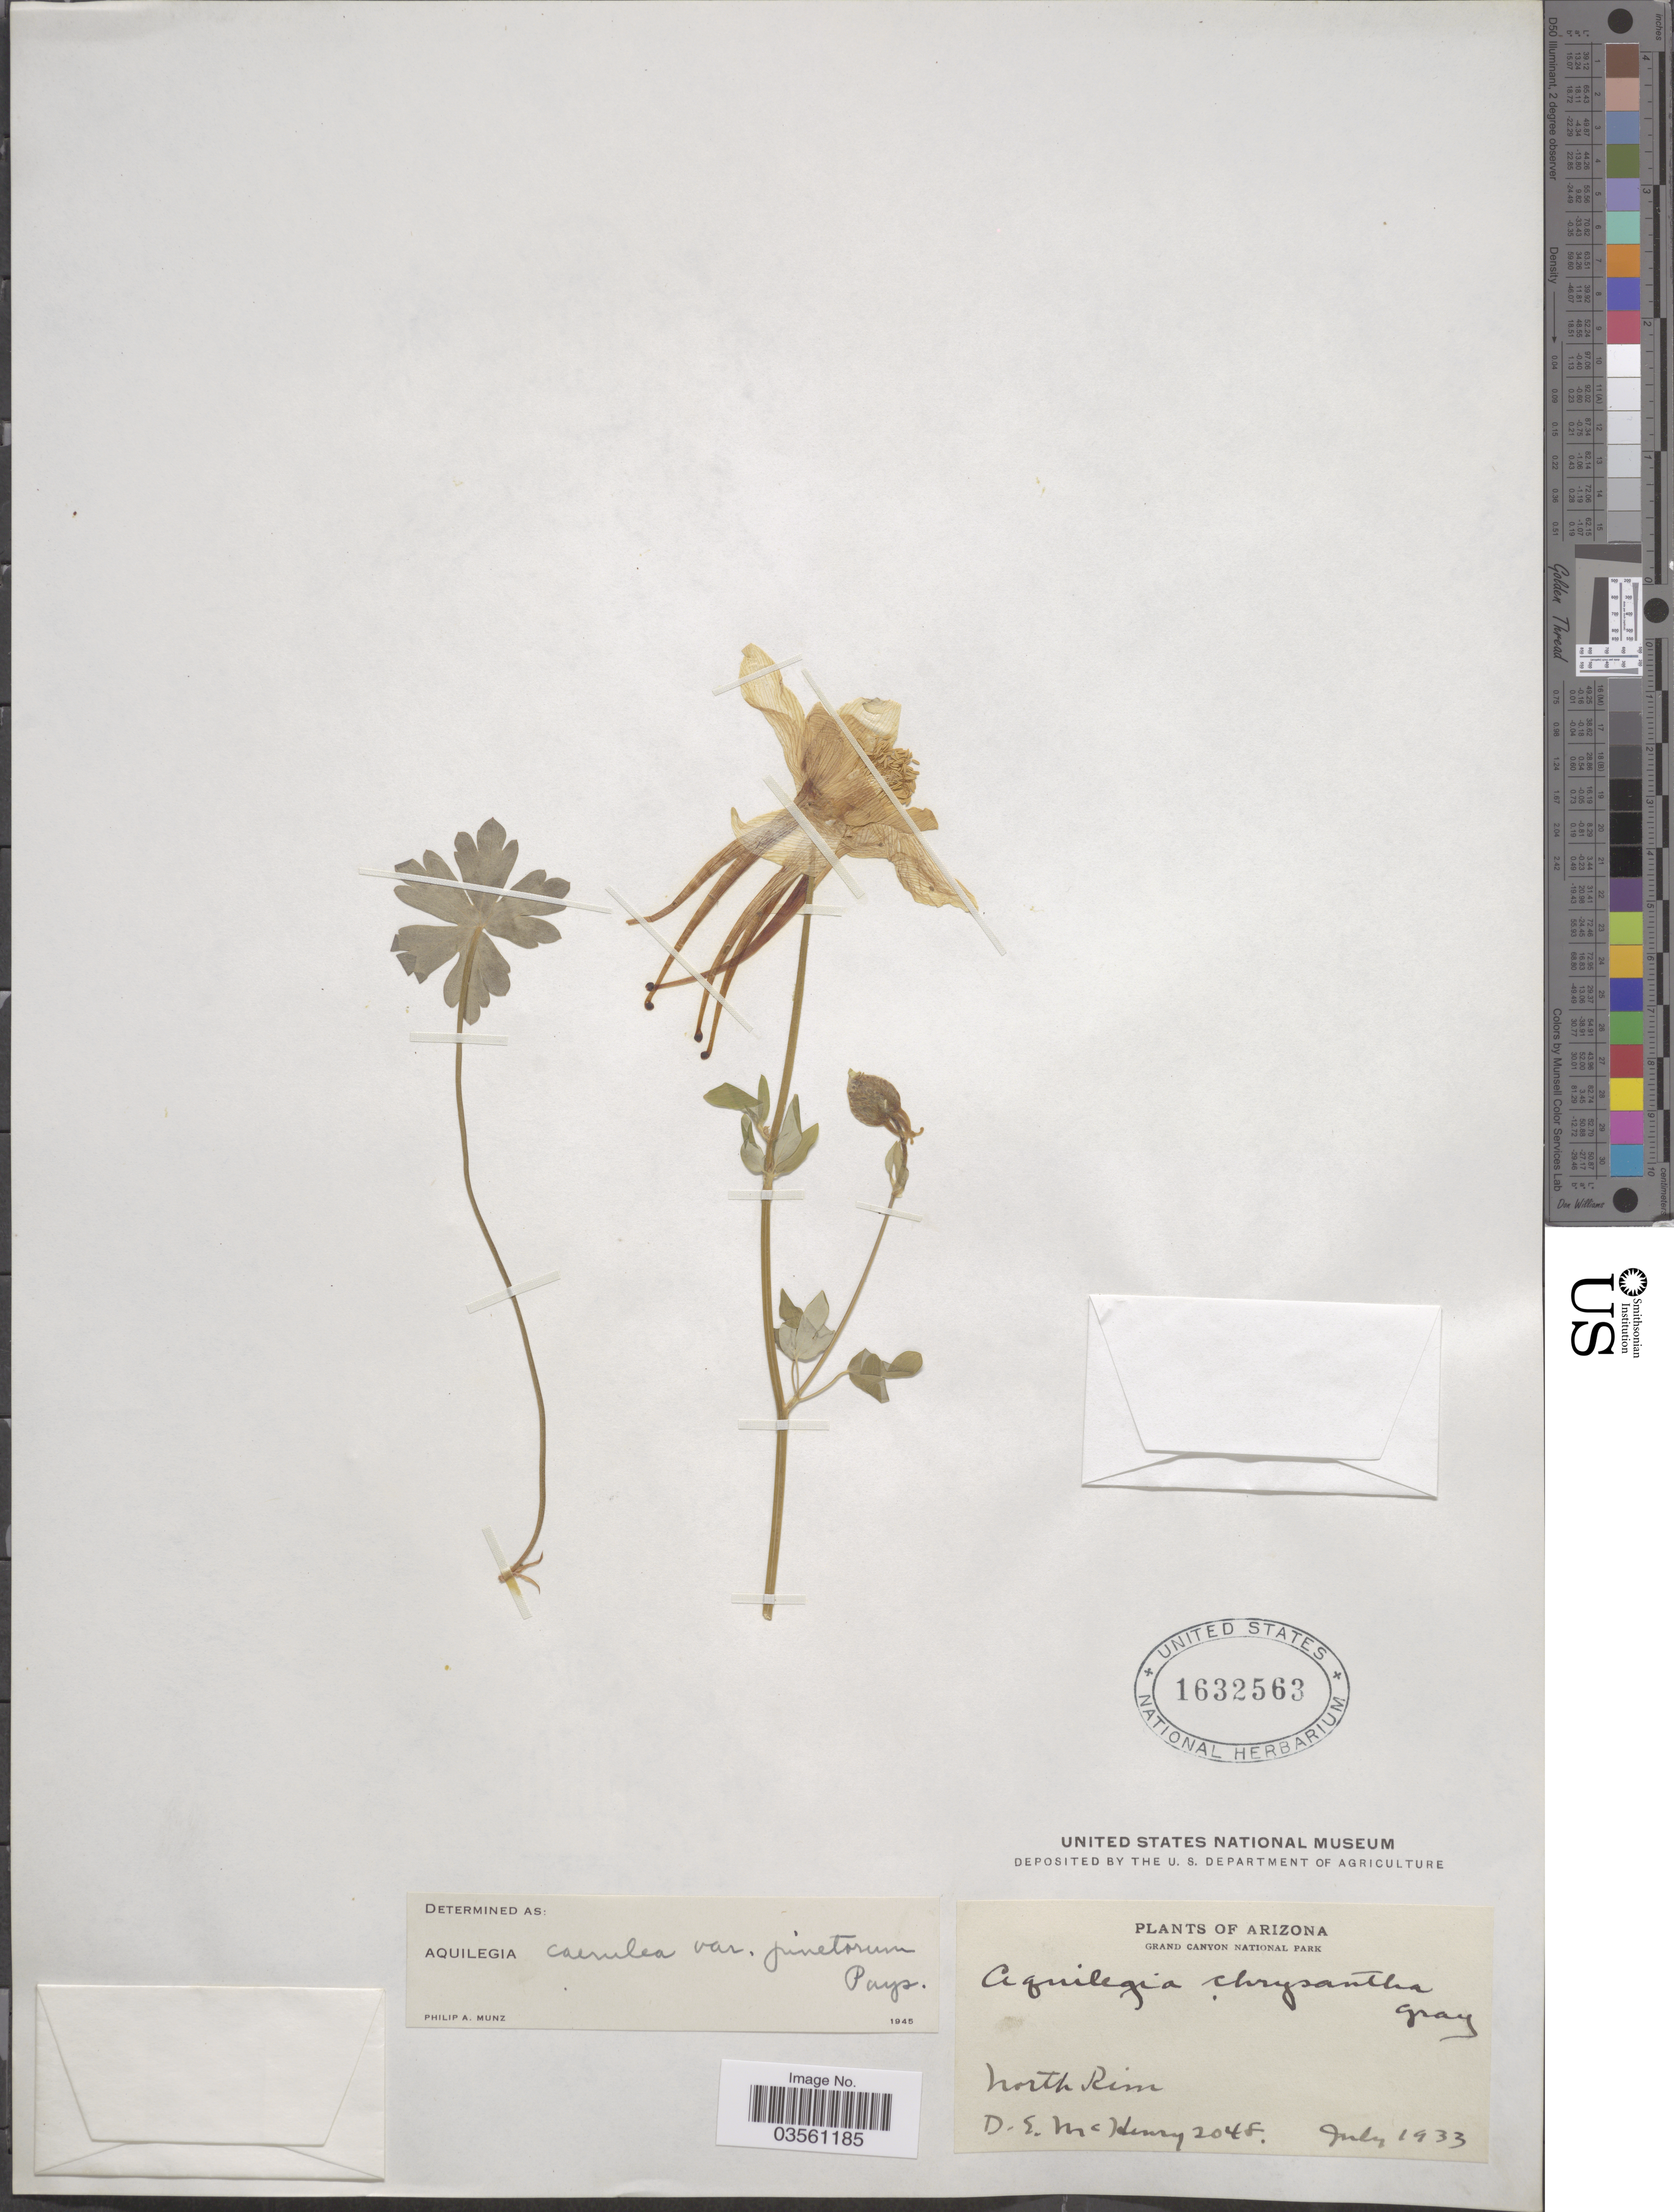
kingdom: Plantae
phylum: Tracheophyta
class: Magnoliopsida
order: Ranunculales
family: Ranunculaceae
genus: Aquilegia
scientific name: Aquilegia coerulea var. pinetorum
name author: E. James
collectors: D. McHenry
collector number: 2048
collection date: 1933-07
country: United States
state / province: Arizona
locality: Grand Canyon National Park. North Rim.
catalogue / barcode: US 1632563